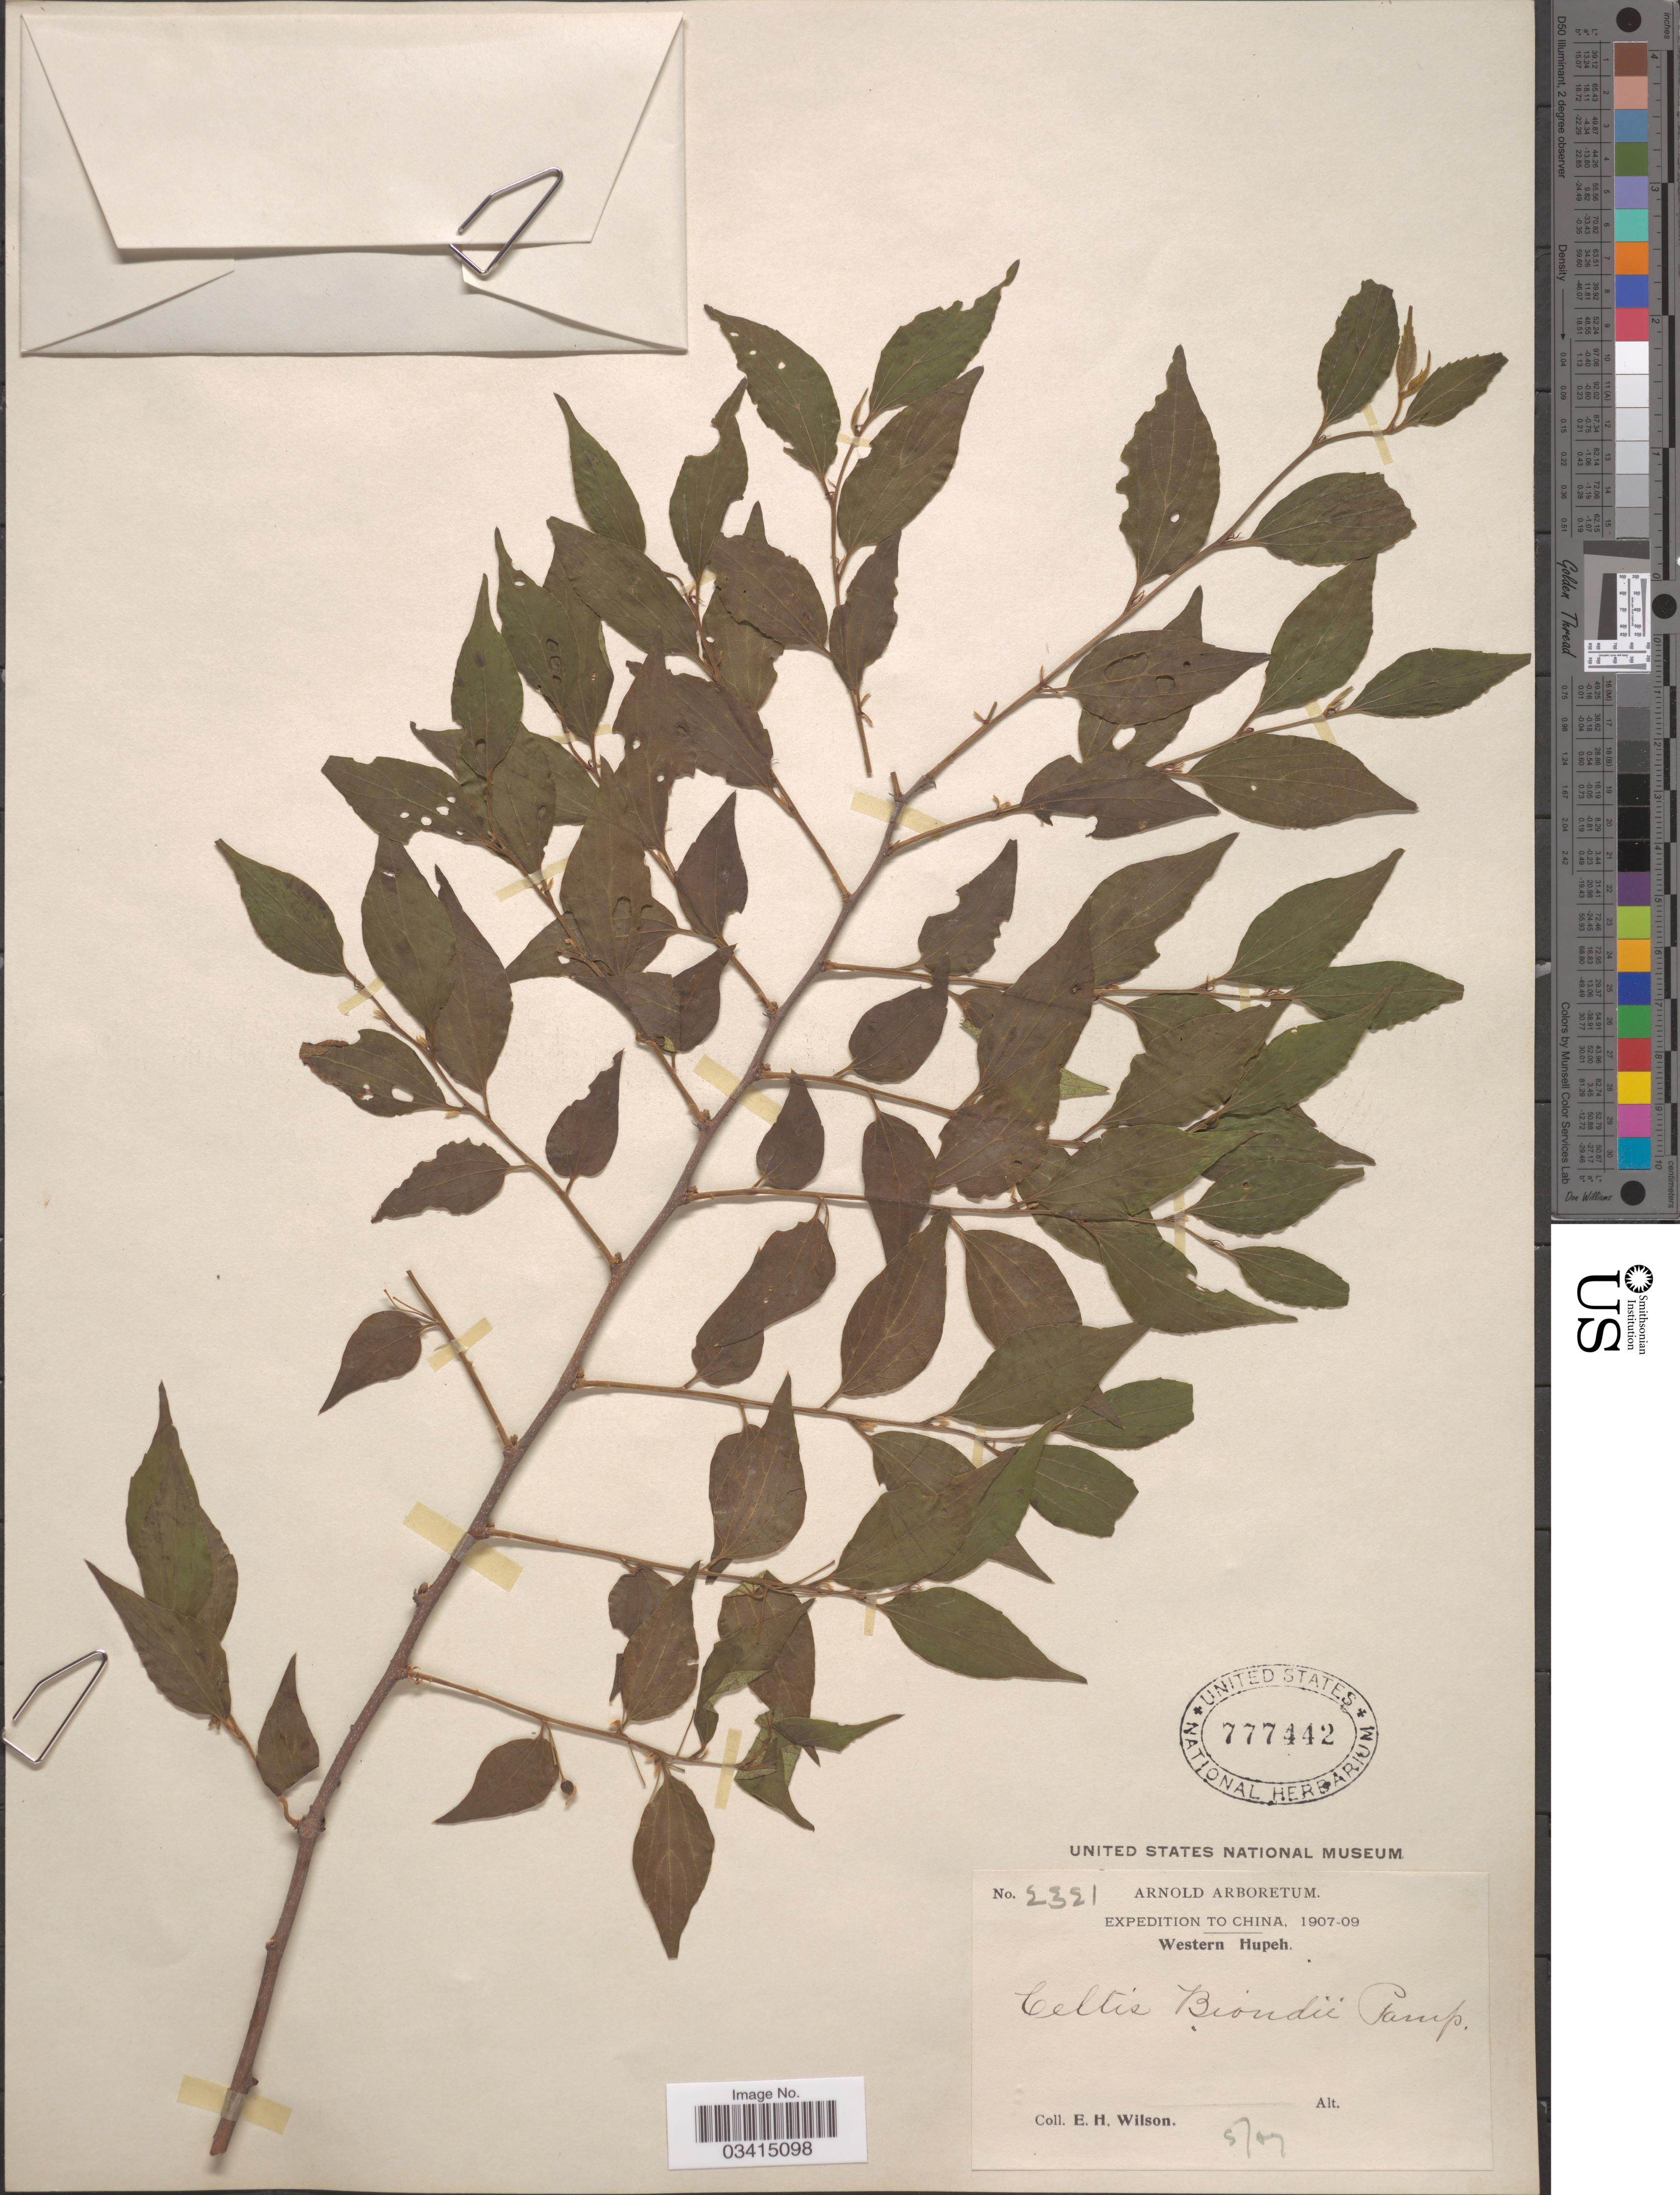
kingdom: Plantae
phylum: Tracheophyta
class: Magnoliopsida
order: Rosales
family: Cannabaceae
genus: Celtis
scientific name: Celtis biondii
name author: Pamp.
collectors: E. Wilson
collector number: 2321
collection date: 1907-05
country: China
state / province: Hubei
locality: Western Hupeh.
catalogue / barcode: US 777442